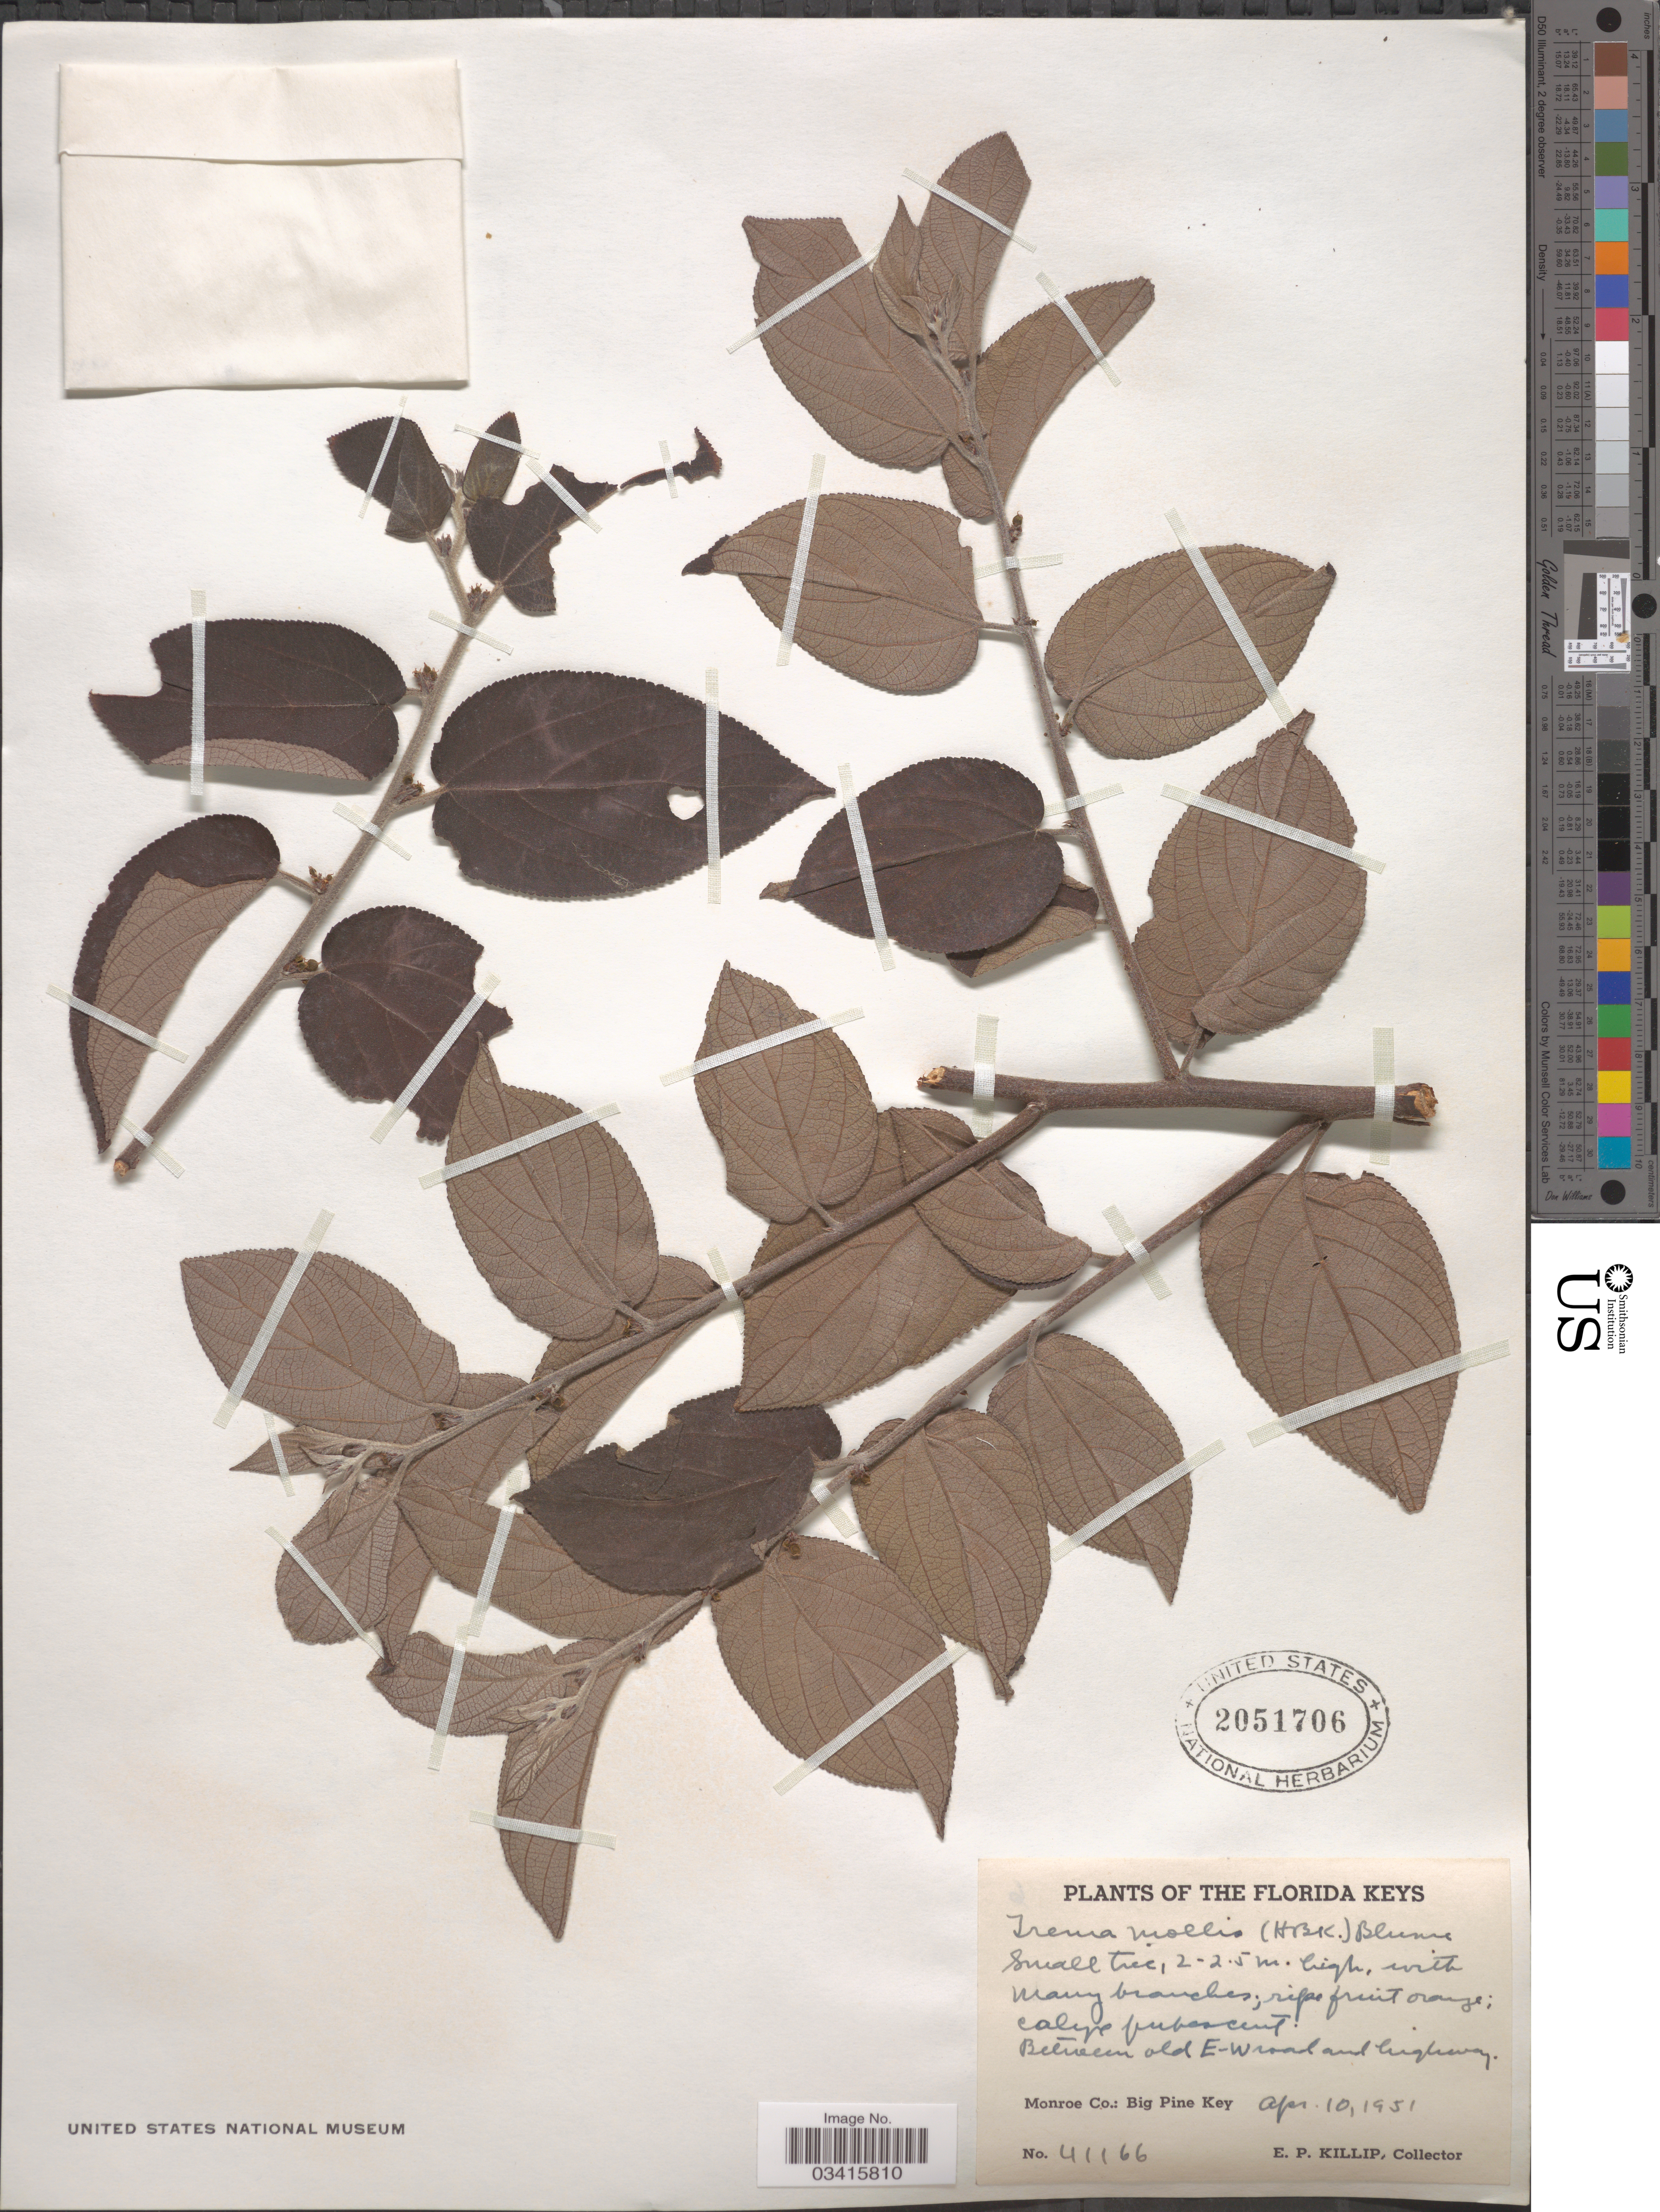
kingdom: Plantae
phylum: Tracheophyta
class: Magnoliopsida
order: Rosales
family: Cannabaceae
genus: Trema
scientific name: Trema floridanum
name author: Britton ex Small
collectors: E. P. Killip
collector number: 41166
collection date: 1951-04-10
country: United States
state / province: Florida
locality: Between old E-W road and highway. Monroe Co.: Big Pine Key.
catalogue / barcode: US 2051706